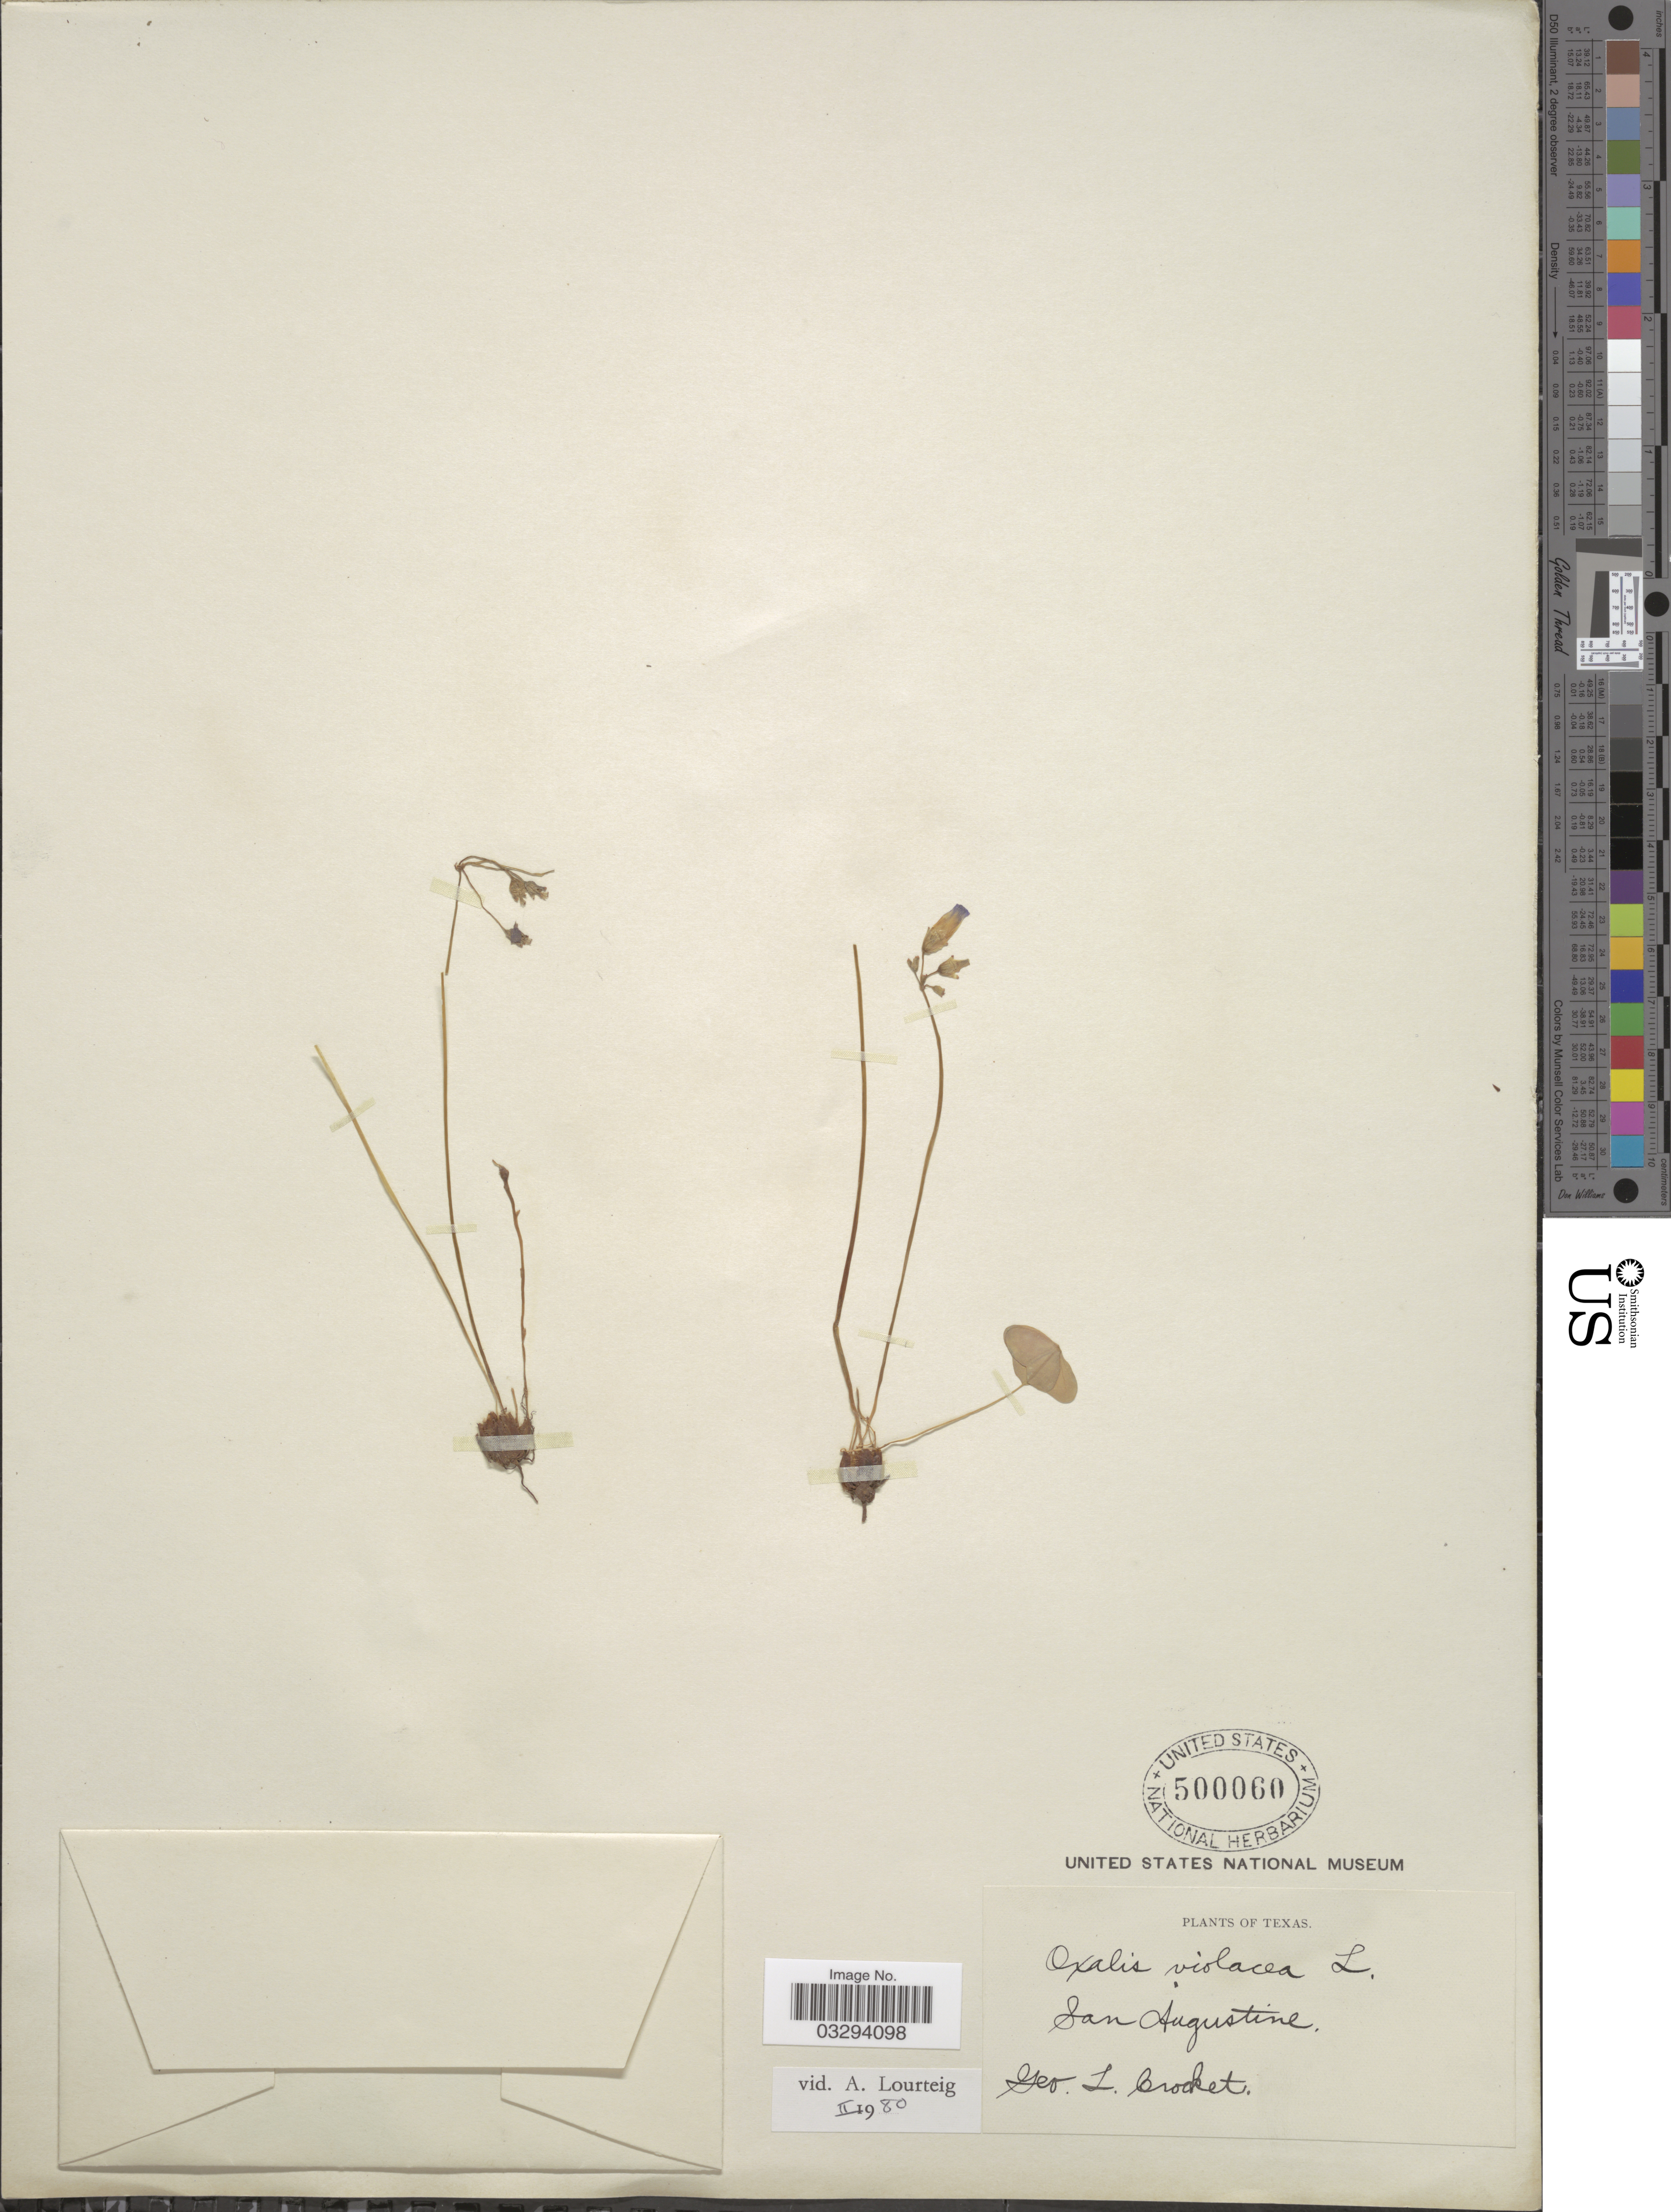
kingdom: Plantae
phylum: Tracheophyta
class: Magnoliopsida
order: Oxalidales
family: Oxalidaceae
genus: Oxalis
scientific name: Oxalis violacea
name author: L.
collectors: G. Crocket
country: United States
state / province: Texas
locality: San Augustine.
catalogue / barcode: US 500060